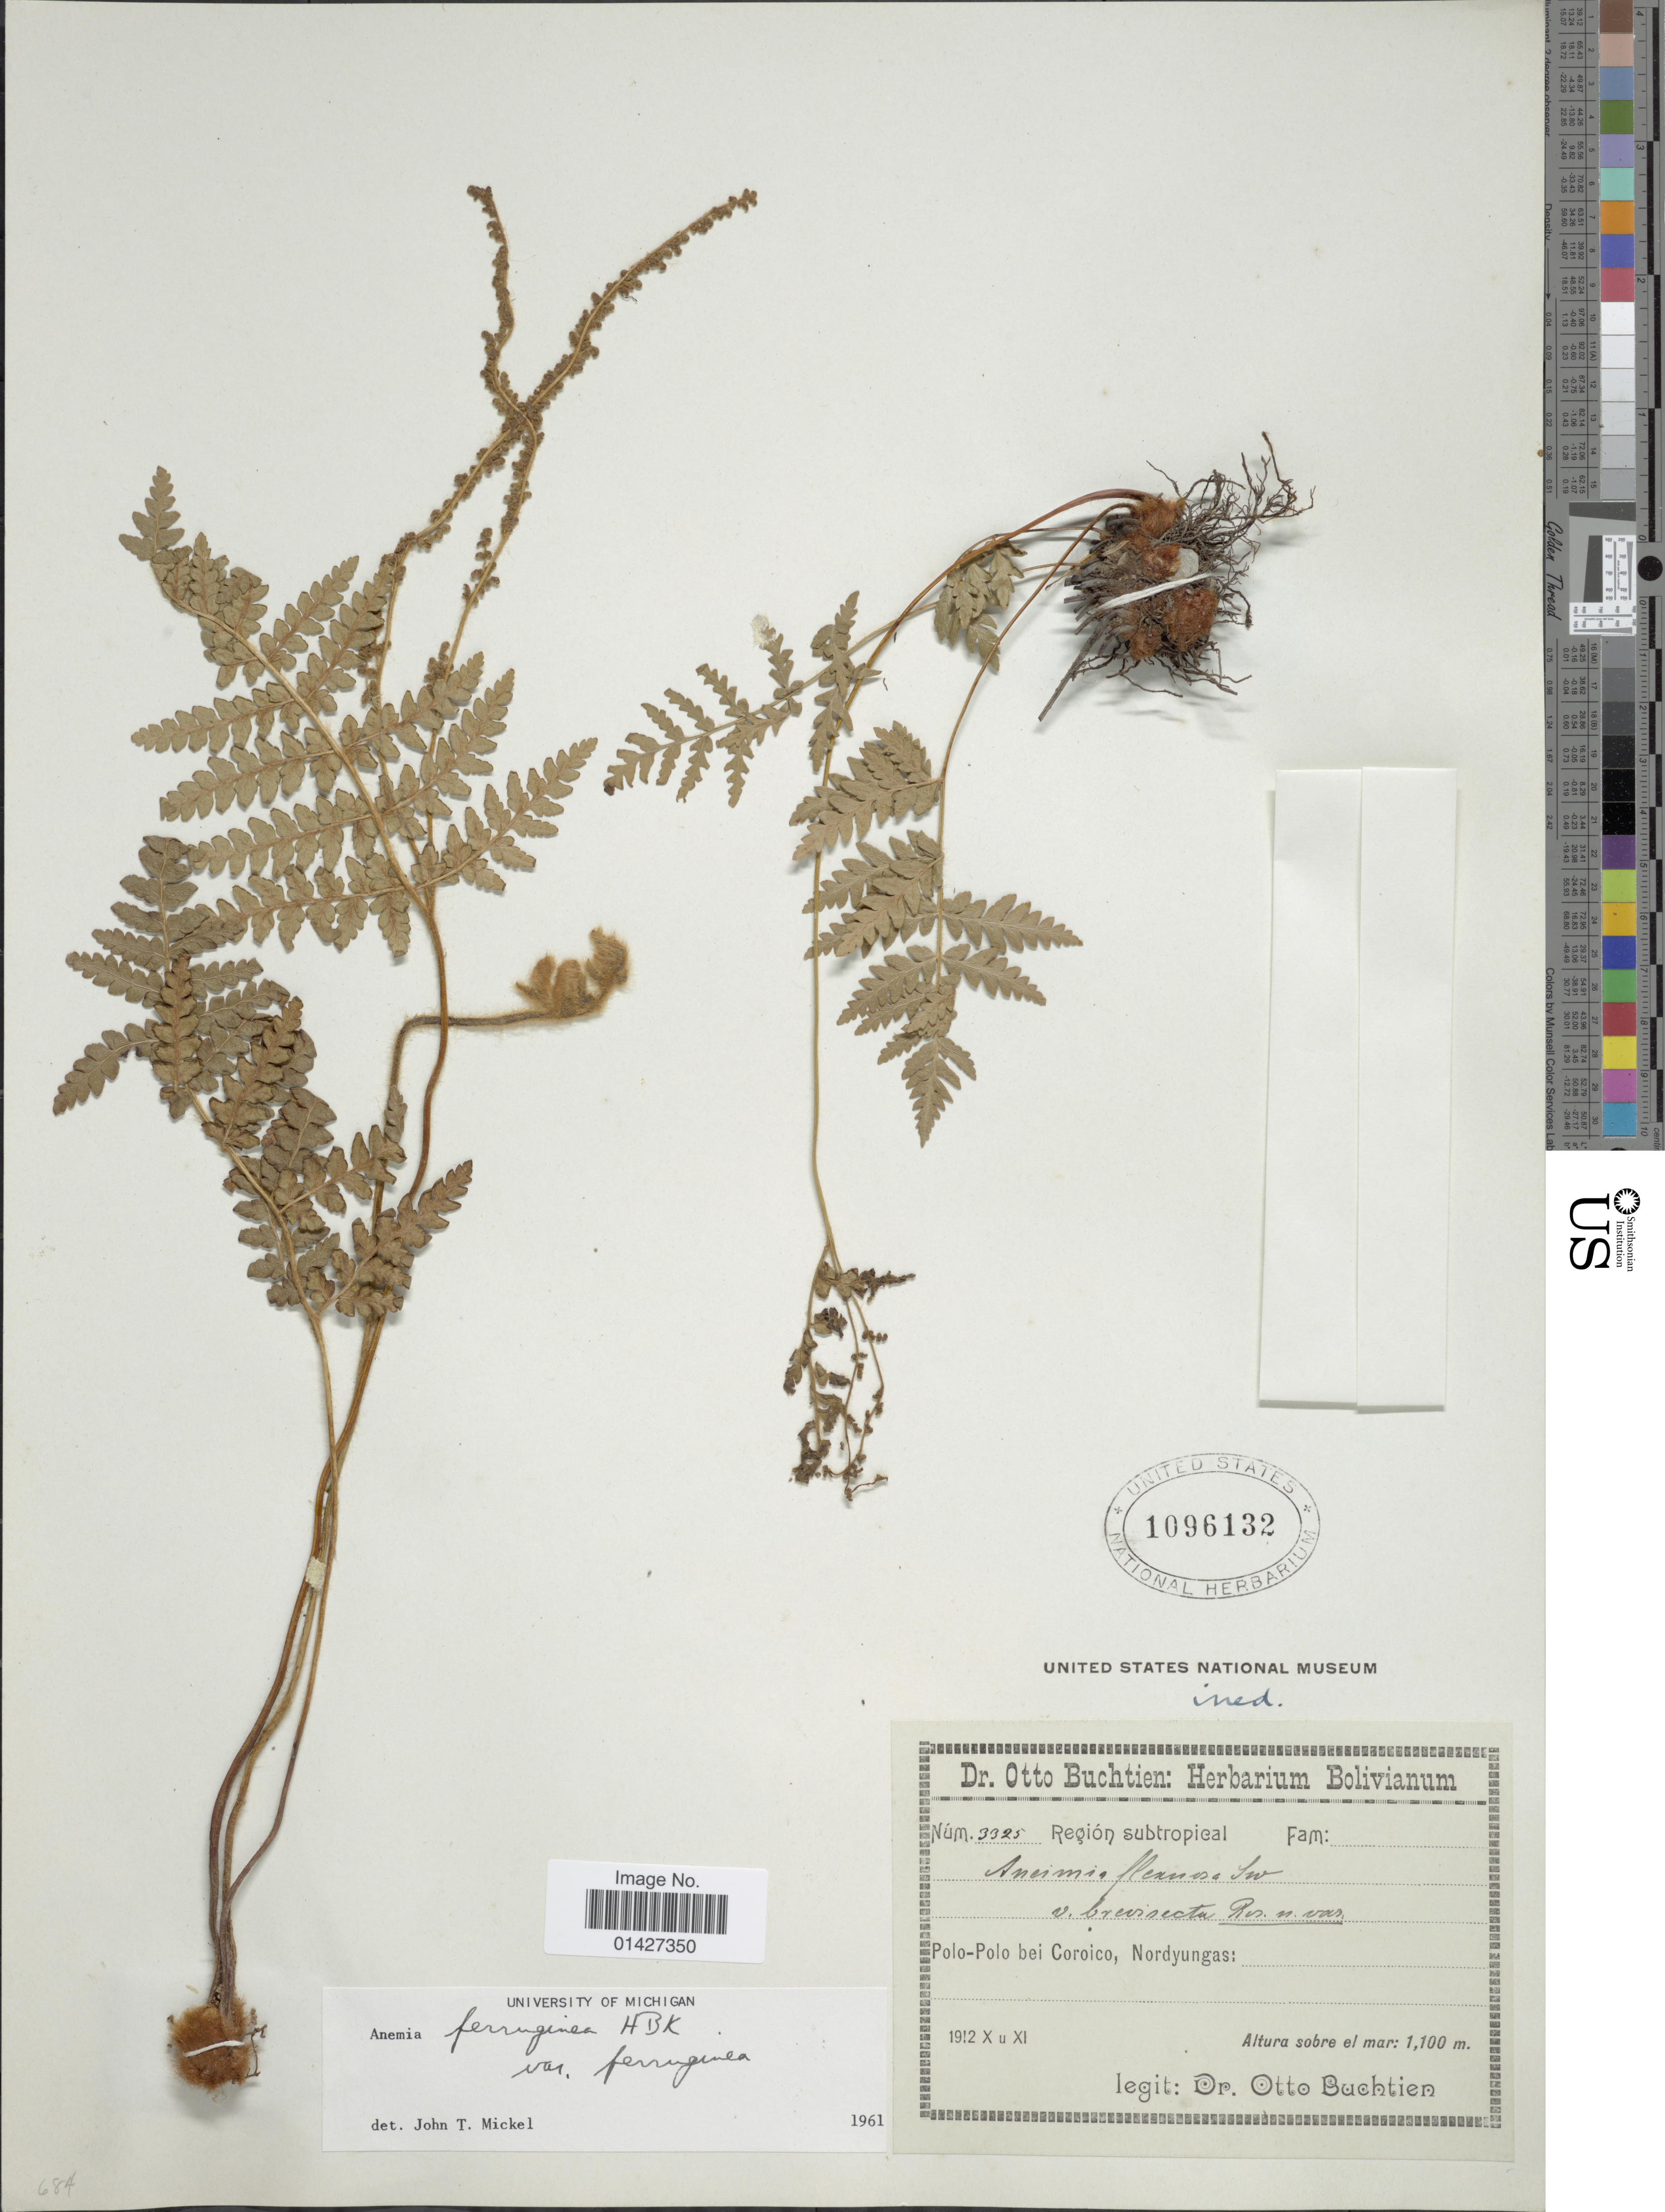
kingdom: Plantae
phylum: Tracheophyta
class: Polypodiopsida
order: Schizaeales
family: Anemiaceae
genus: Anemia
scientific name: Anemia ferruginea var. ferruginea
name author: Kunth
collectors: O. Buchtien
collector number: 3325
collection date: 1912-10/1912-11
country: Bolivia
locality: Polo-Polo bei Coroico, Nordyungas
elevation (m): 1100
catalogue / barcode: US 1096132